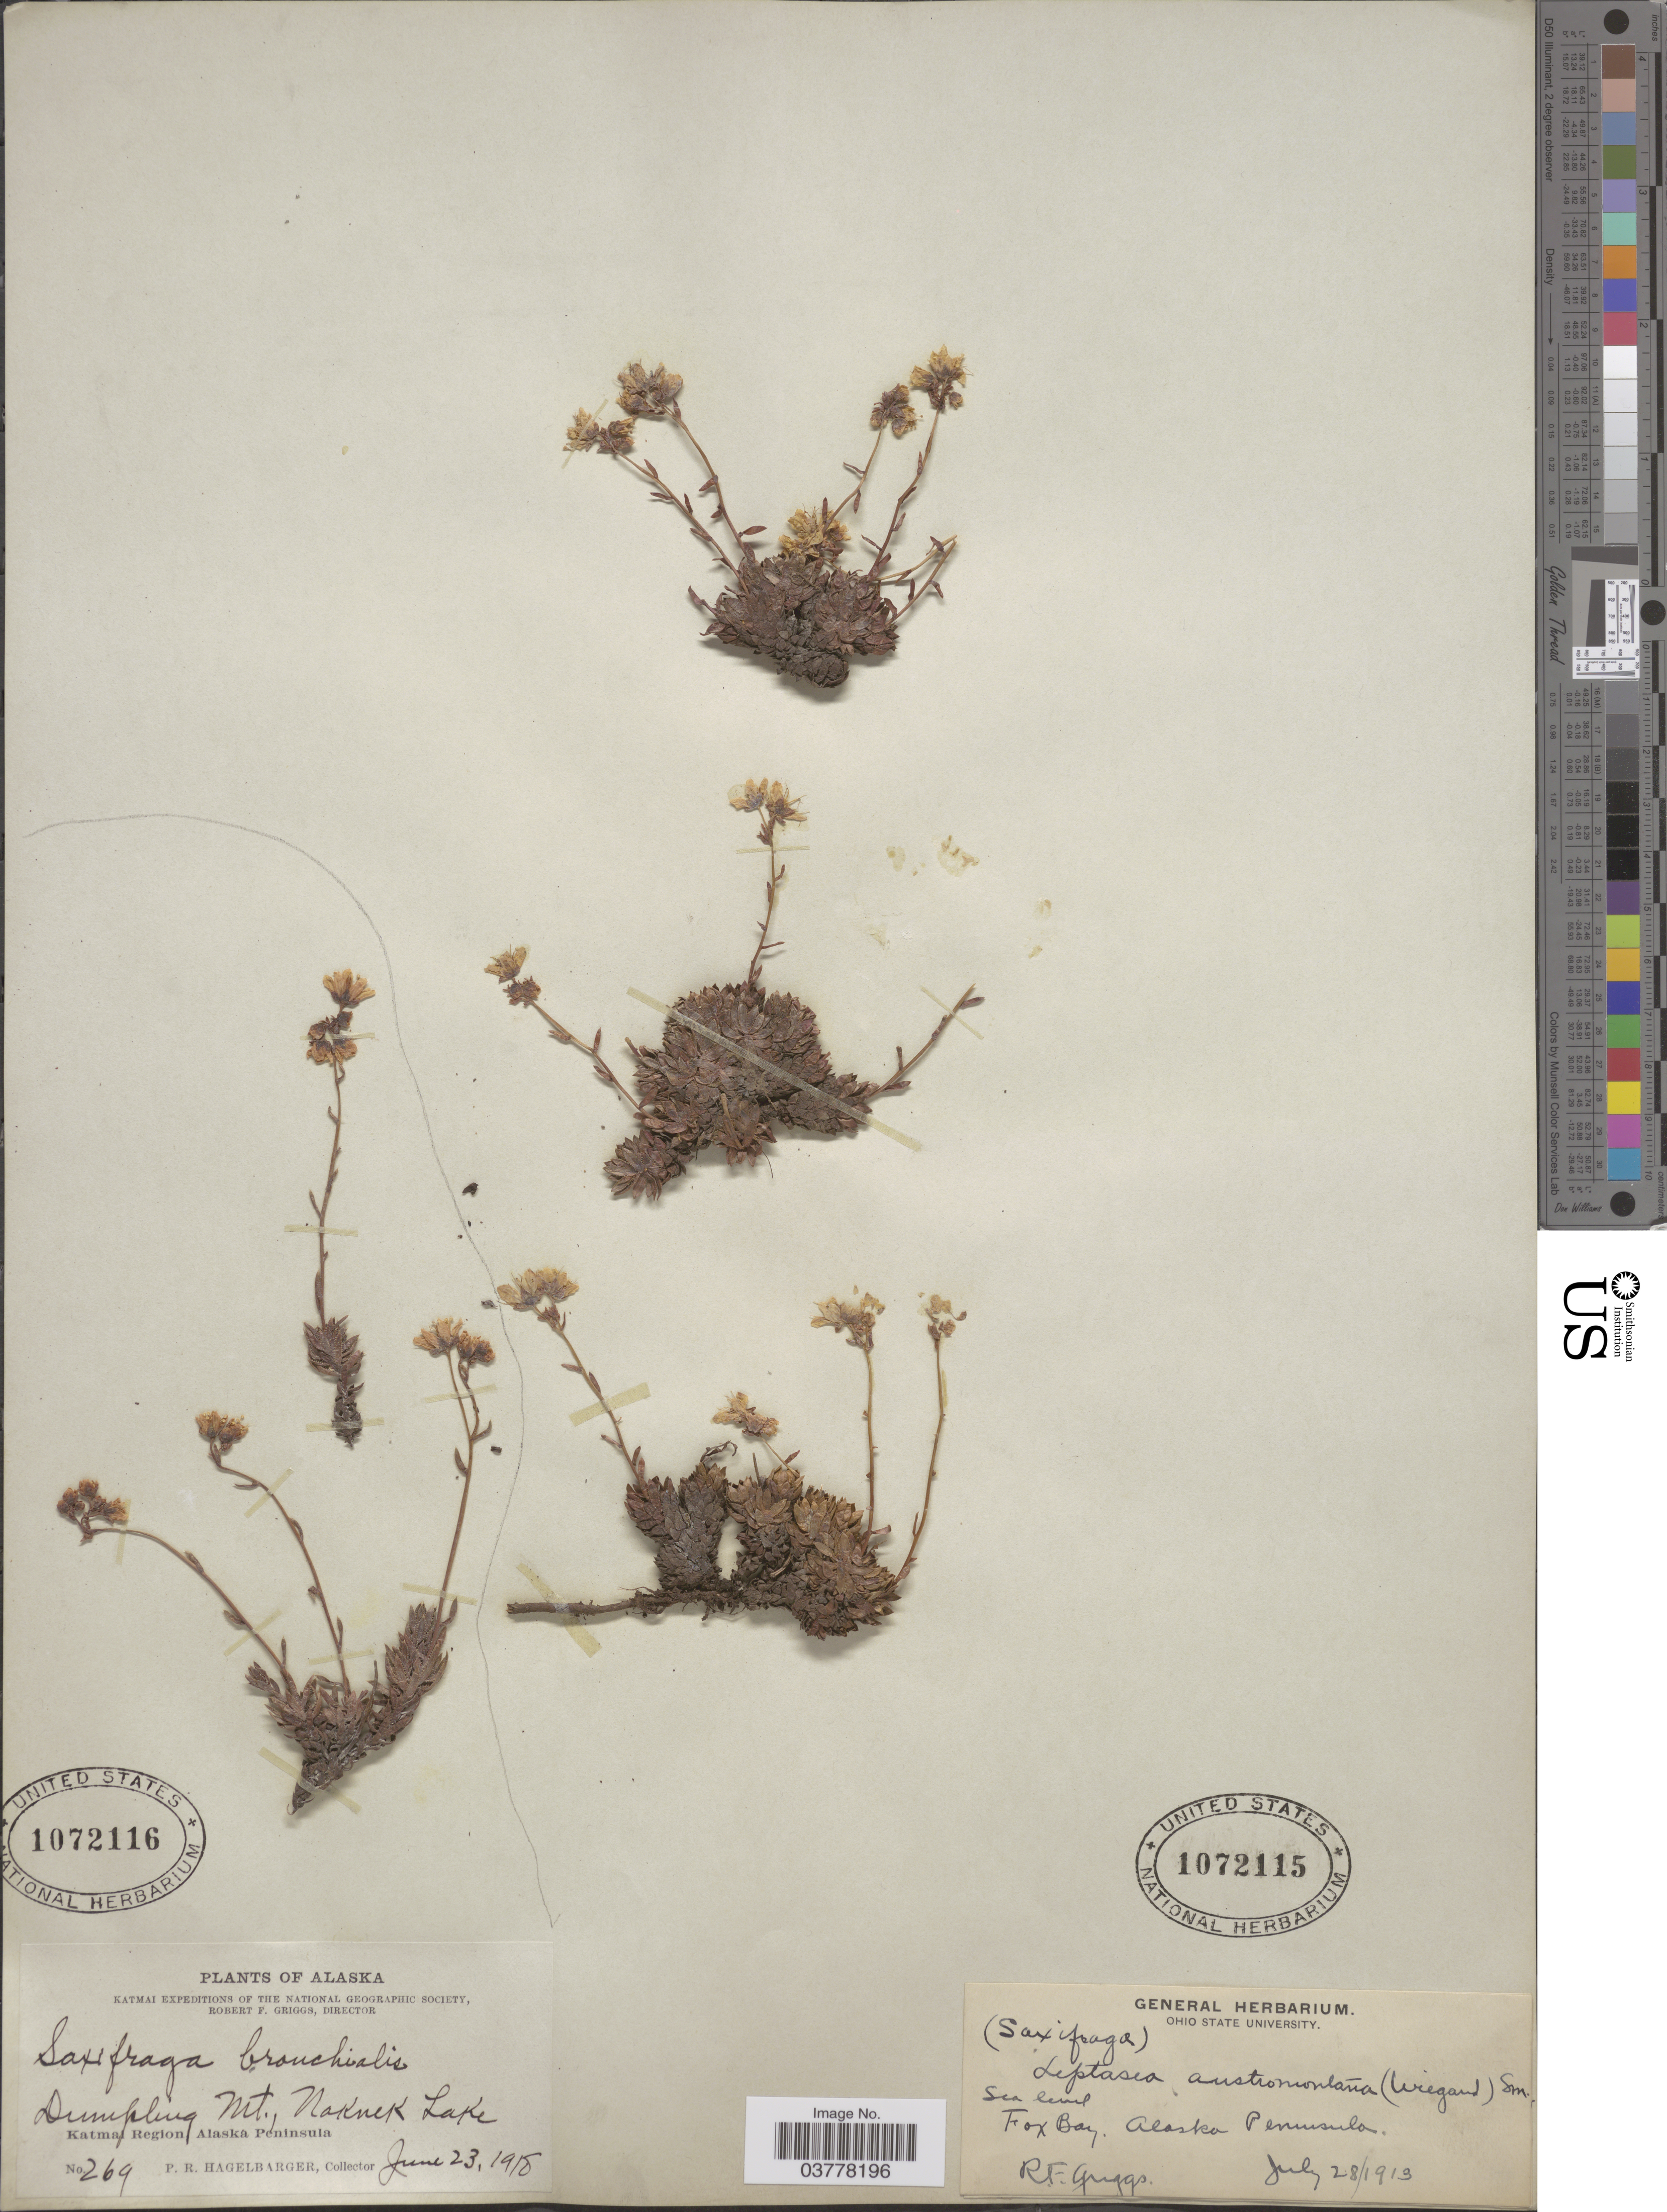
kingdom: Plantae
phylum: Tracheophyta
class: Magnoliopsida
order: Saxifragales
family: Saxifragaceae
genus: Saxifraga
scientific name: Saxifraga bronchialis subsp. funstonii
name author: (Small) Hultén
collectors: P. Hagelbarger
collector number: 269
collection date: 1918-06-23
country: United States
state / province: Alaska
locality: Dumpling Mt., Naknek Lake. Katmai Region, Alaska Peninsula.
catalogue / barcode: US 1072116